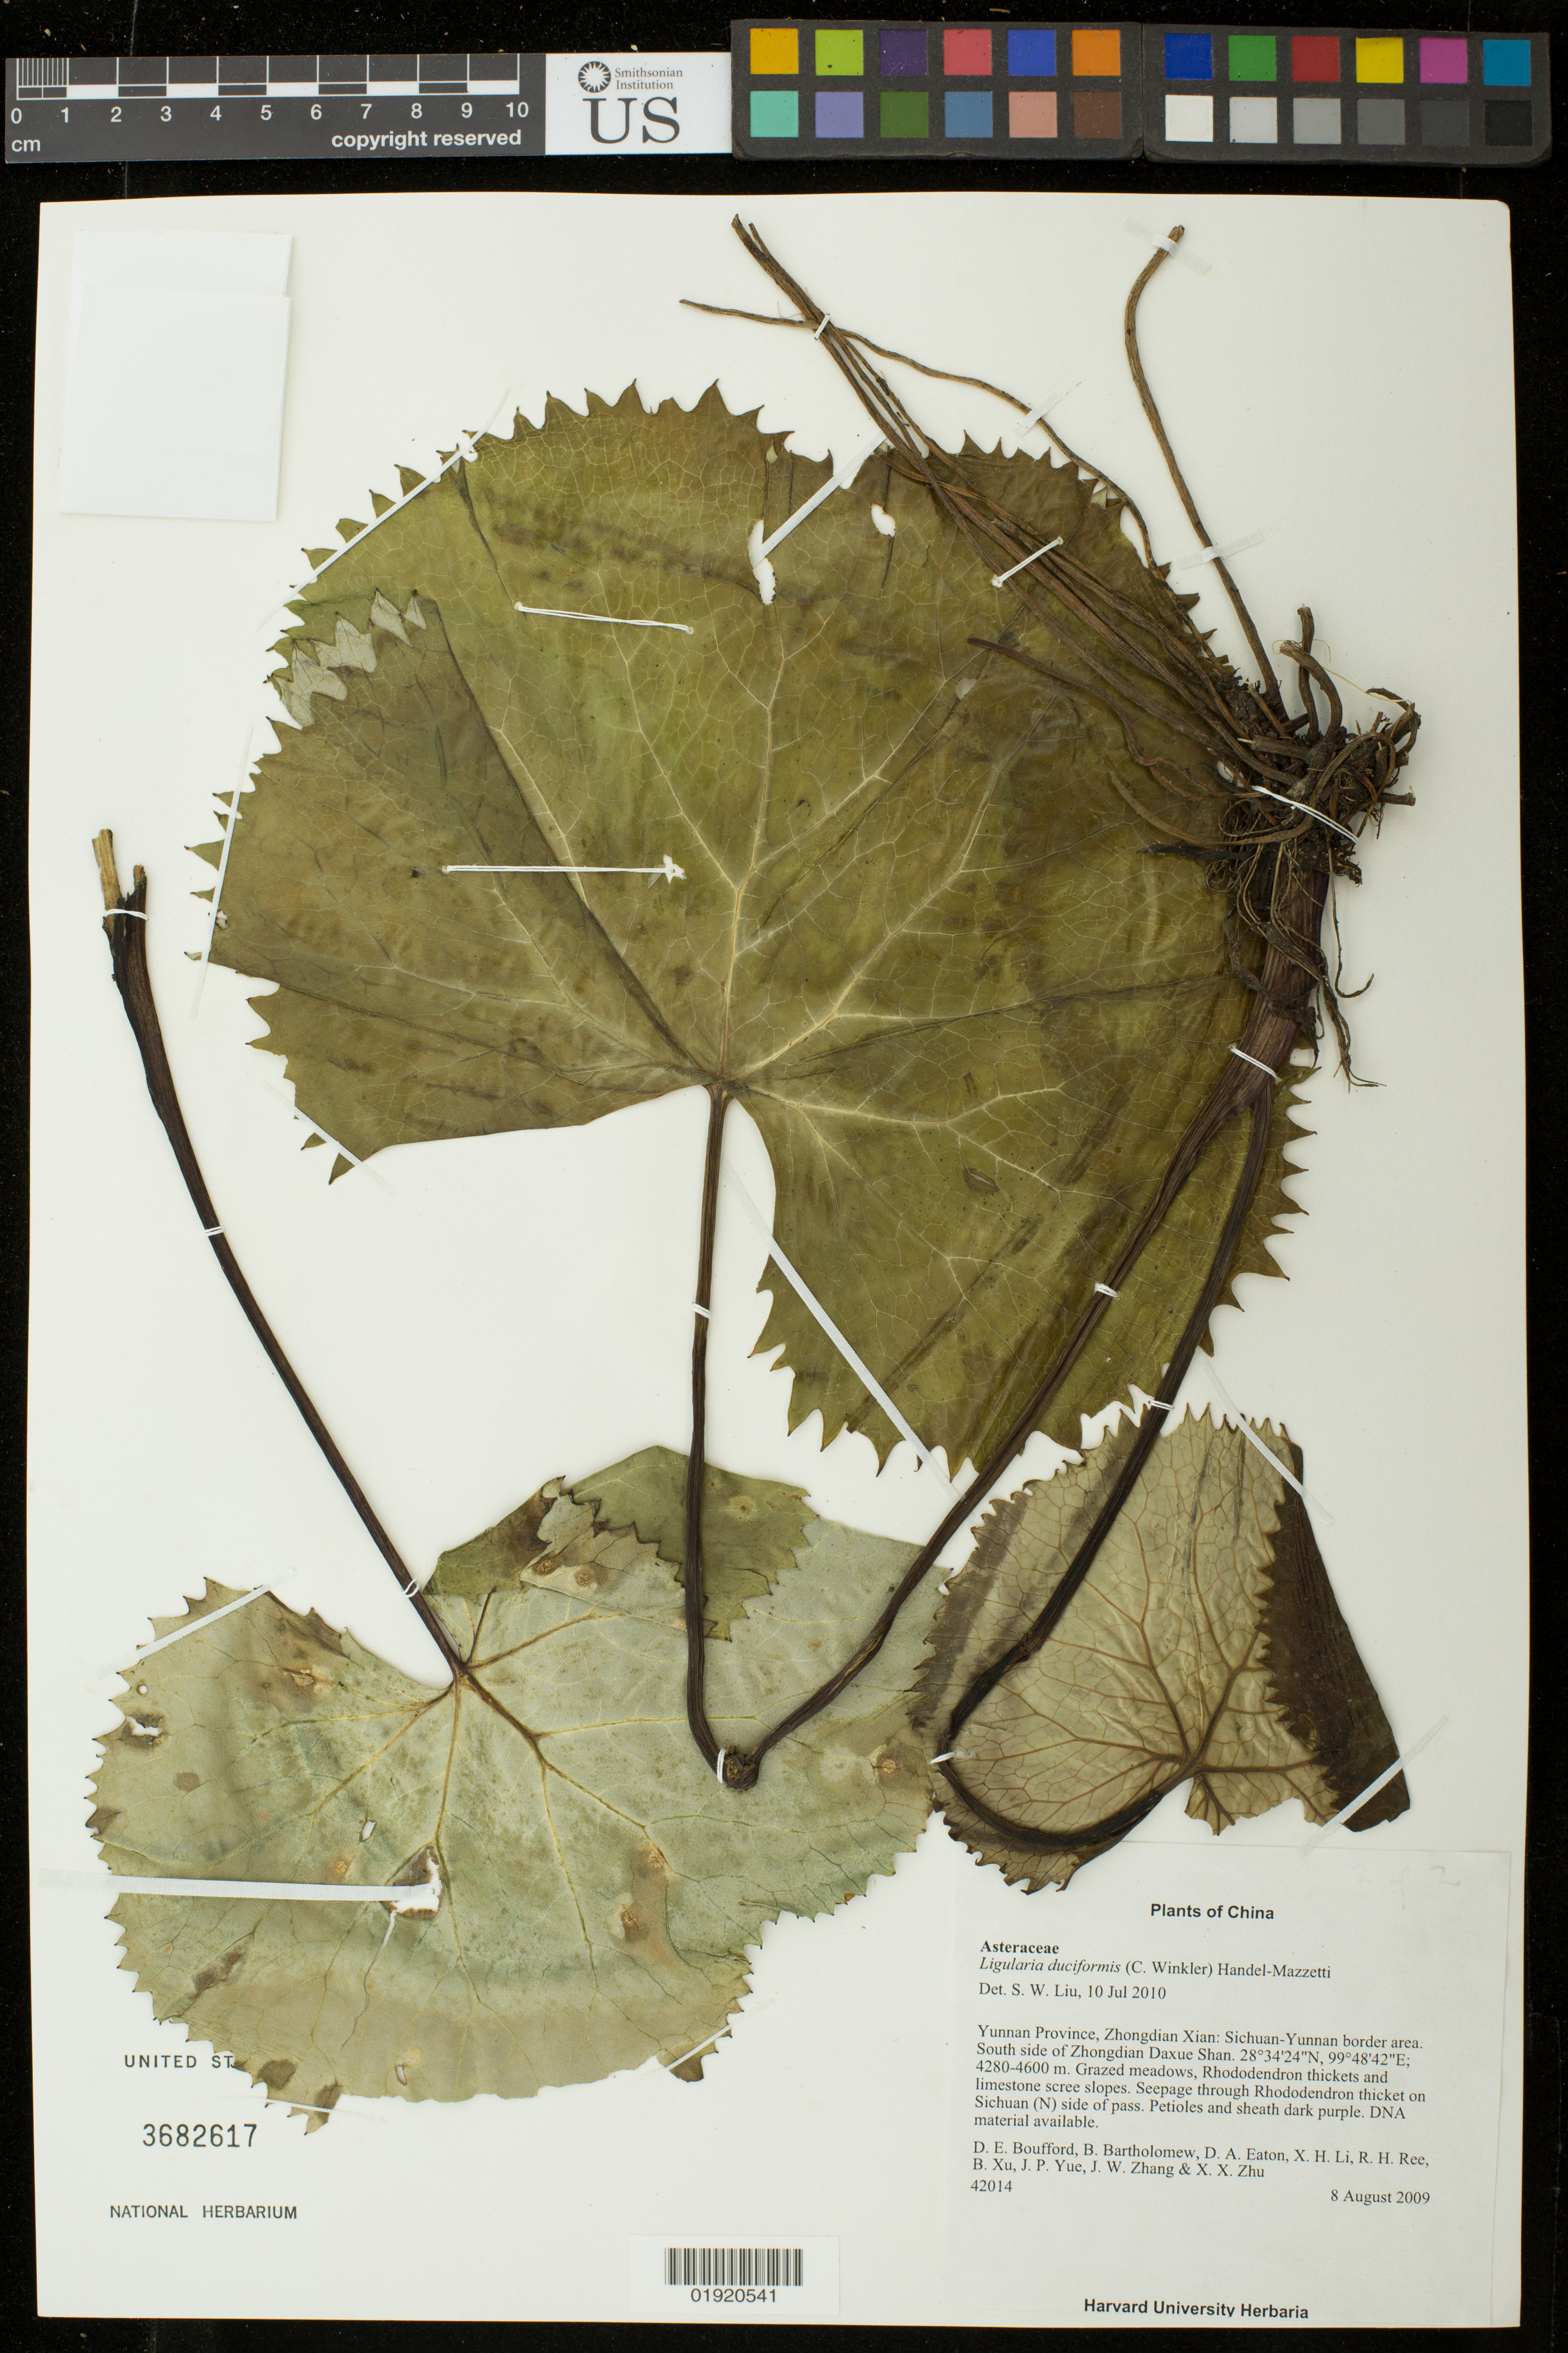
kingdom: Plantae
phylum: Tracheophyta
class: Magnoliopsida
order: Asterales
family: Asteraceae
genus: Ligularia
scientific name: Ligularia duciformis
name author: (C. Winkl.) Hand.-Mazz.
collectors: D. E. Boufford, B. Bartholomew, D. Eaton, X. Li, R. Ree, B. Xu, J. Yue, J. Zhang & X. Zhu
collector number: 42014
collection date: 2009-08-08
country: China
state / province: Yunnan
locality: Yunnan Province, Zhongdian Xian: Sichuan-Yunnan border area. South side of Zhongdian Daxue Shan.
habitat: Grazed meadows, Rhododendron thickets and limestone scree slopes. Seepage through Rhododendron thicket on Sichuan (N) side of pass.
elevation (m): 4280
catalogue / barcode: US 3682617